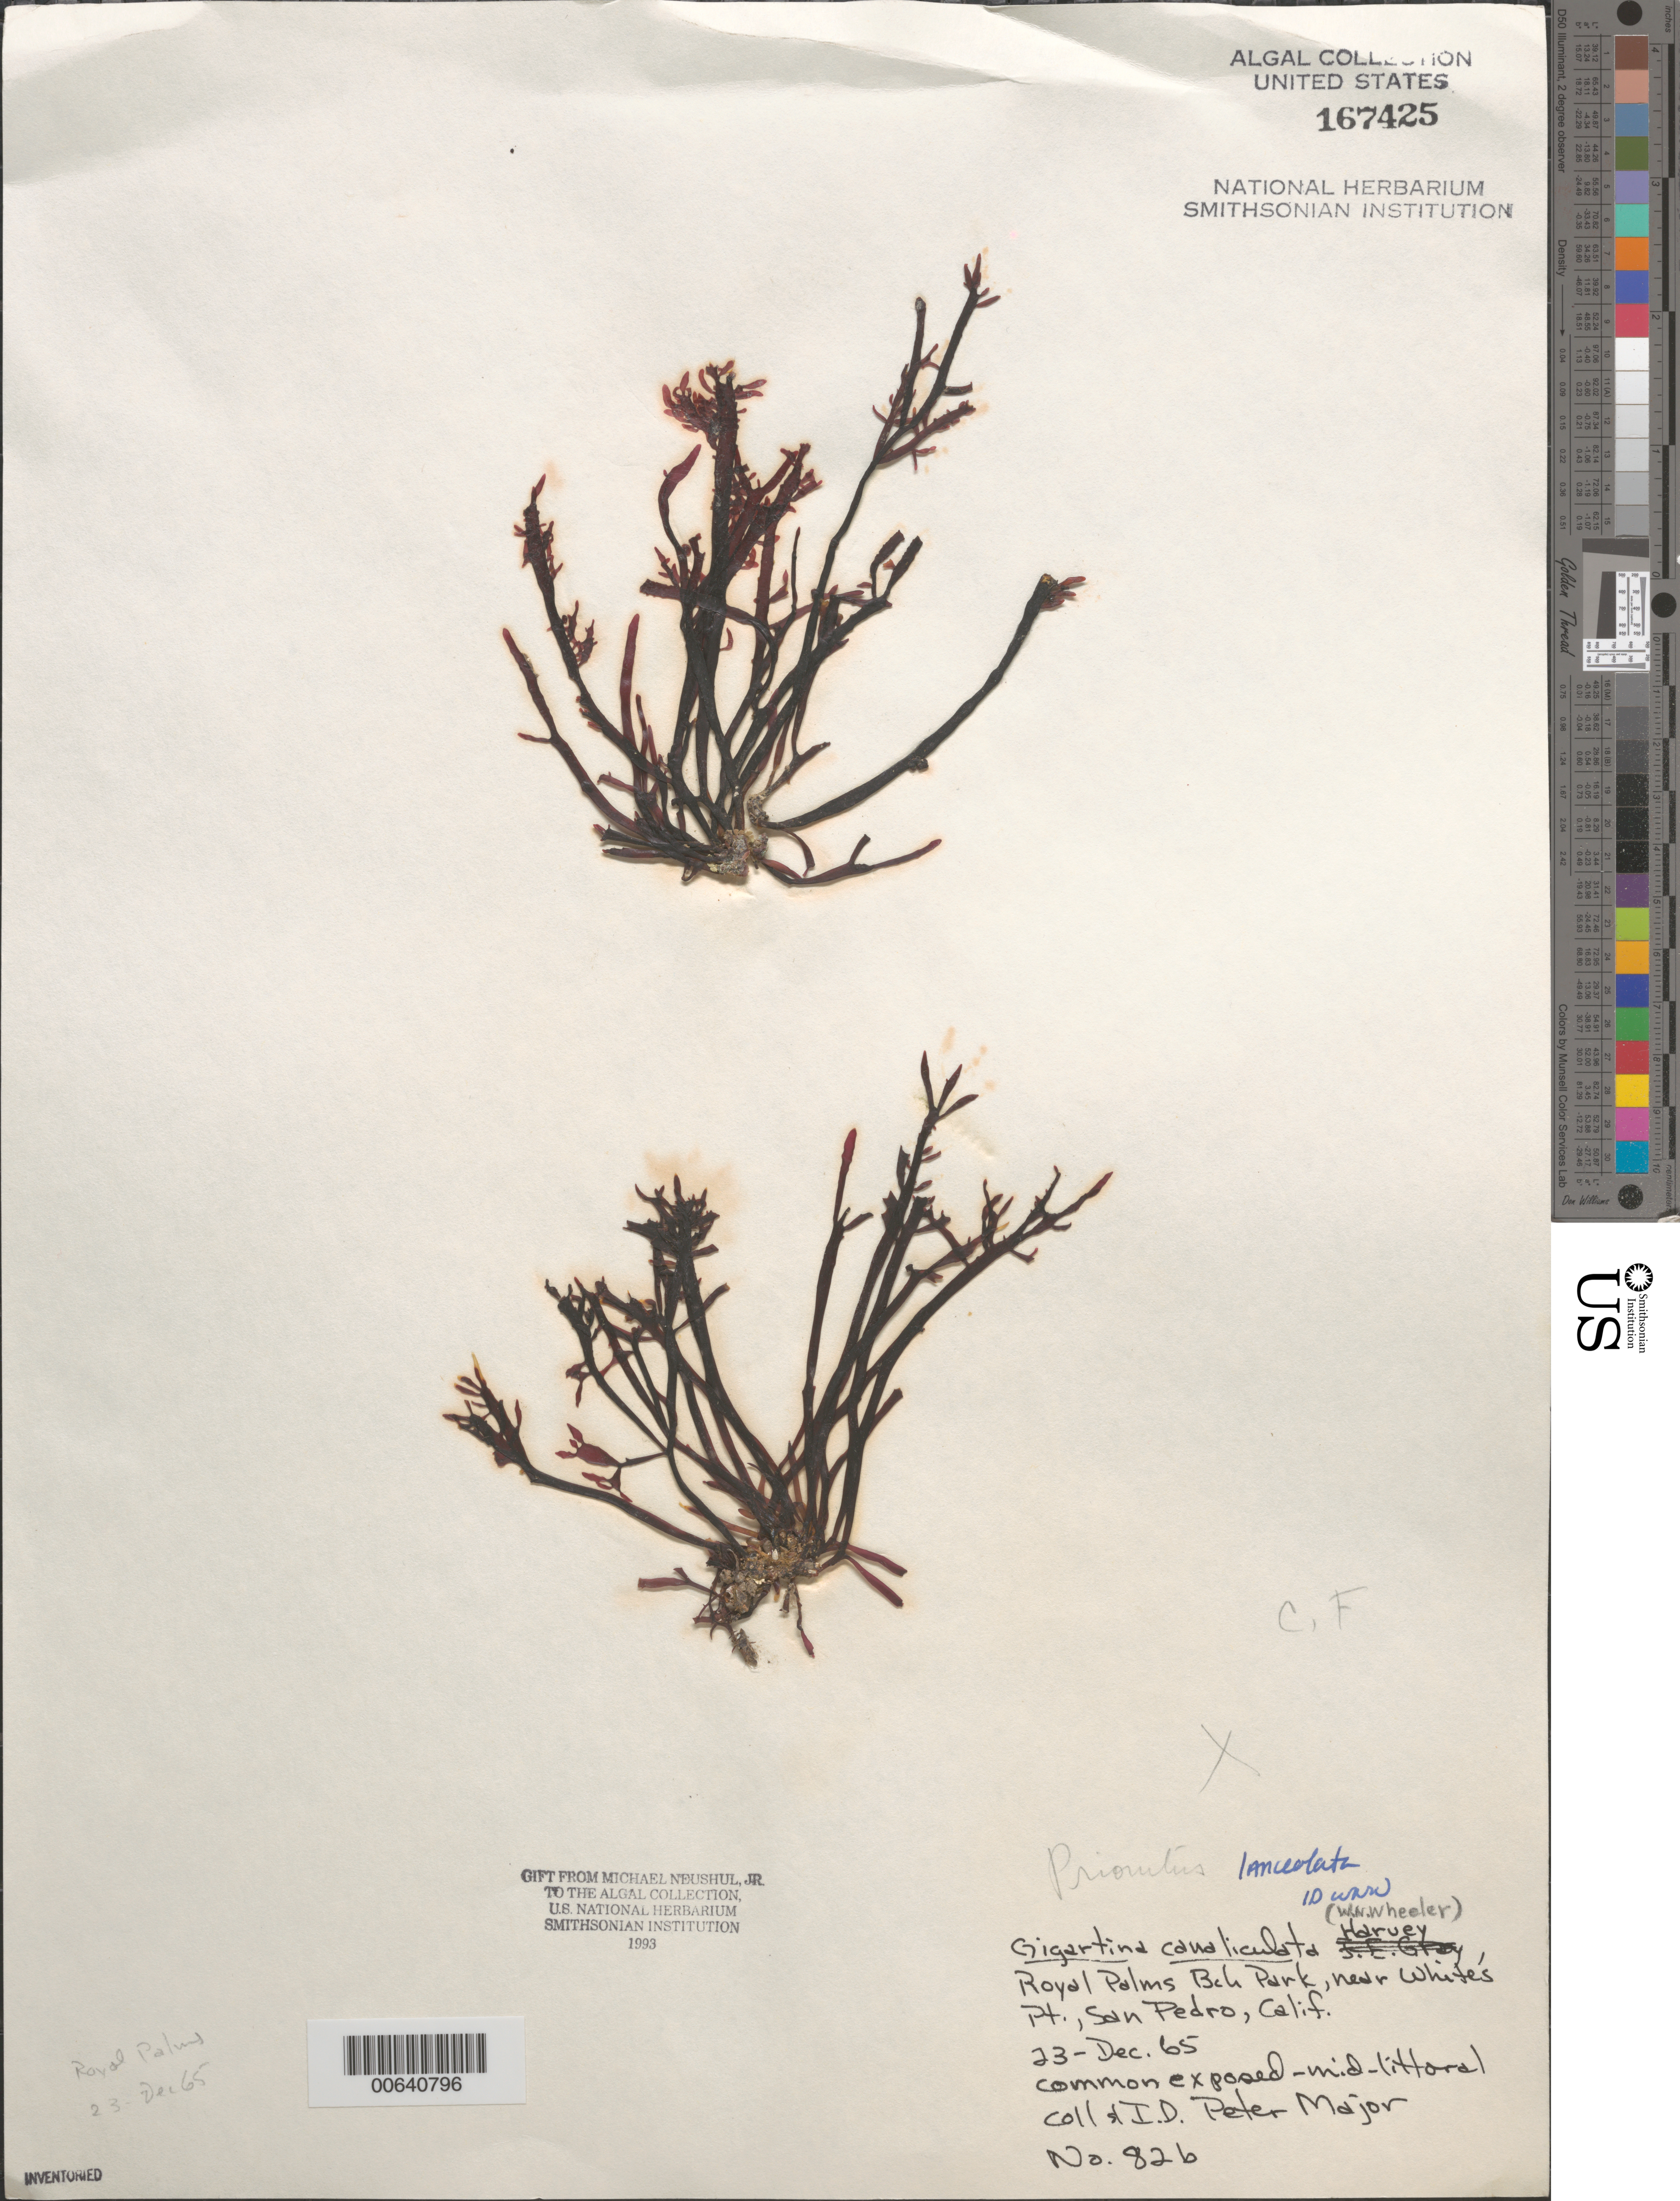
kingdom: Plantae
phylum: Rhodophyta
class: Florideophyceae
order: Cryptonemiales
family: Cryptonemiaceae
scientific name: Prionitis lanceolata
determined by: Wheeler, W. N.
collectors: P. Major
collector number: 82b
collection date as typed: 23 Dec 1965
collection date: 1965-12-23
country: United States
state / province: California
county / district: Los Angeles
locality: Royal Palms Beach Park, near White's Point, San Pedro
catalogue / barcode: US 167425